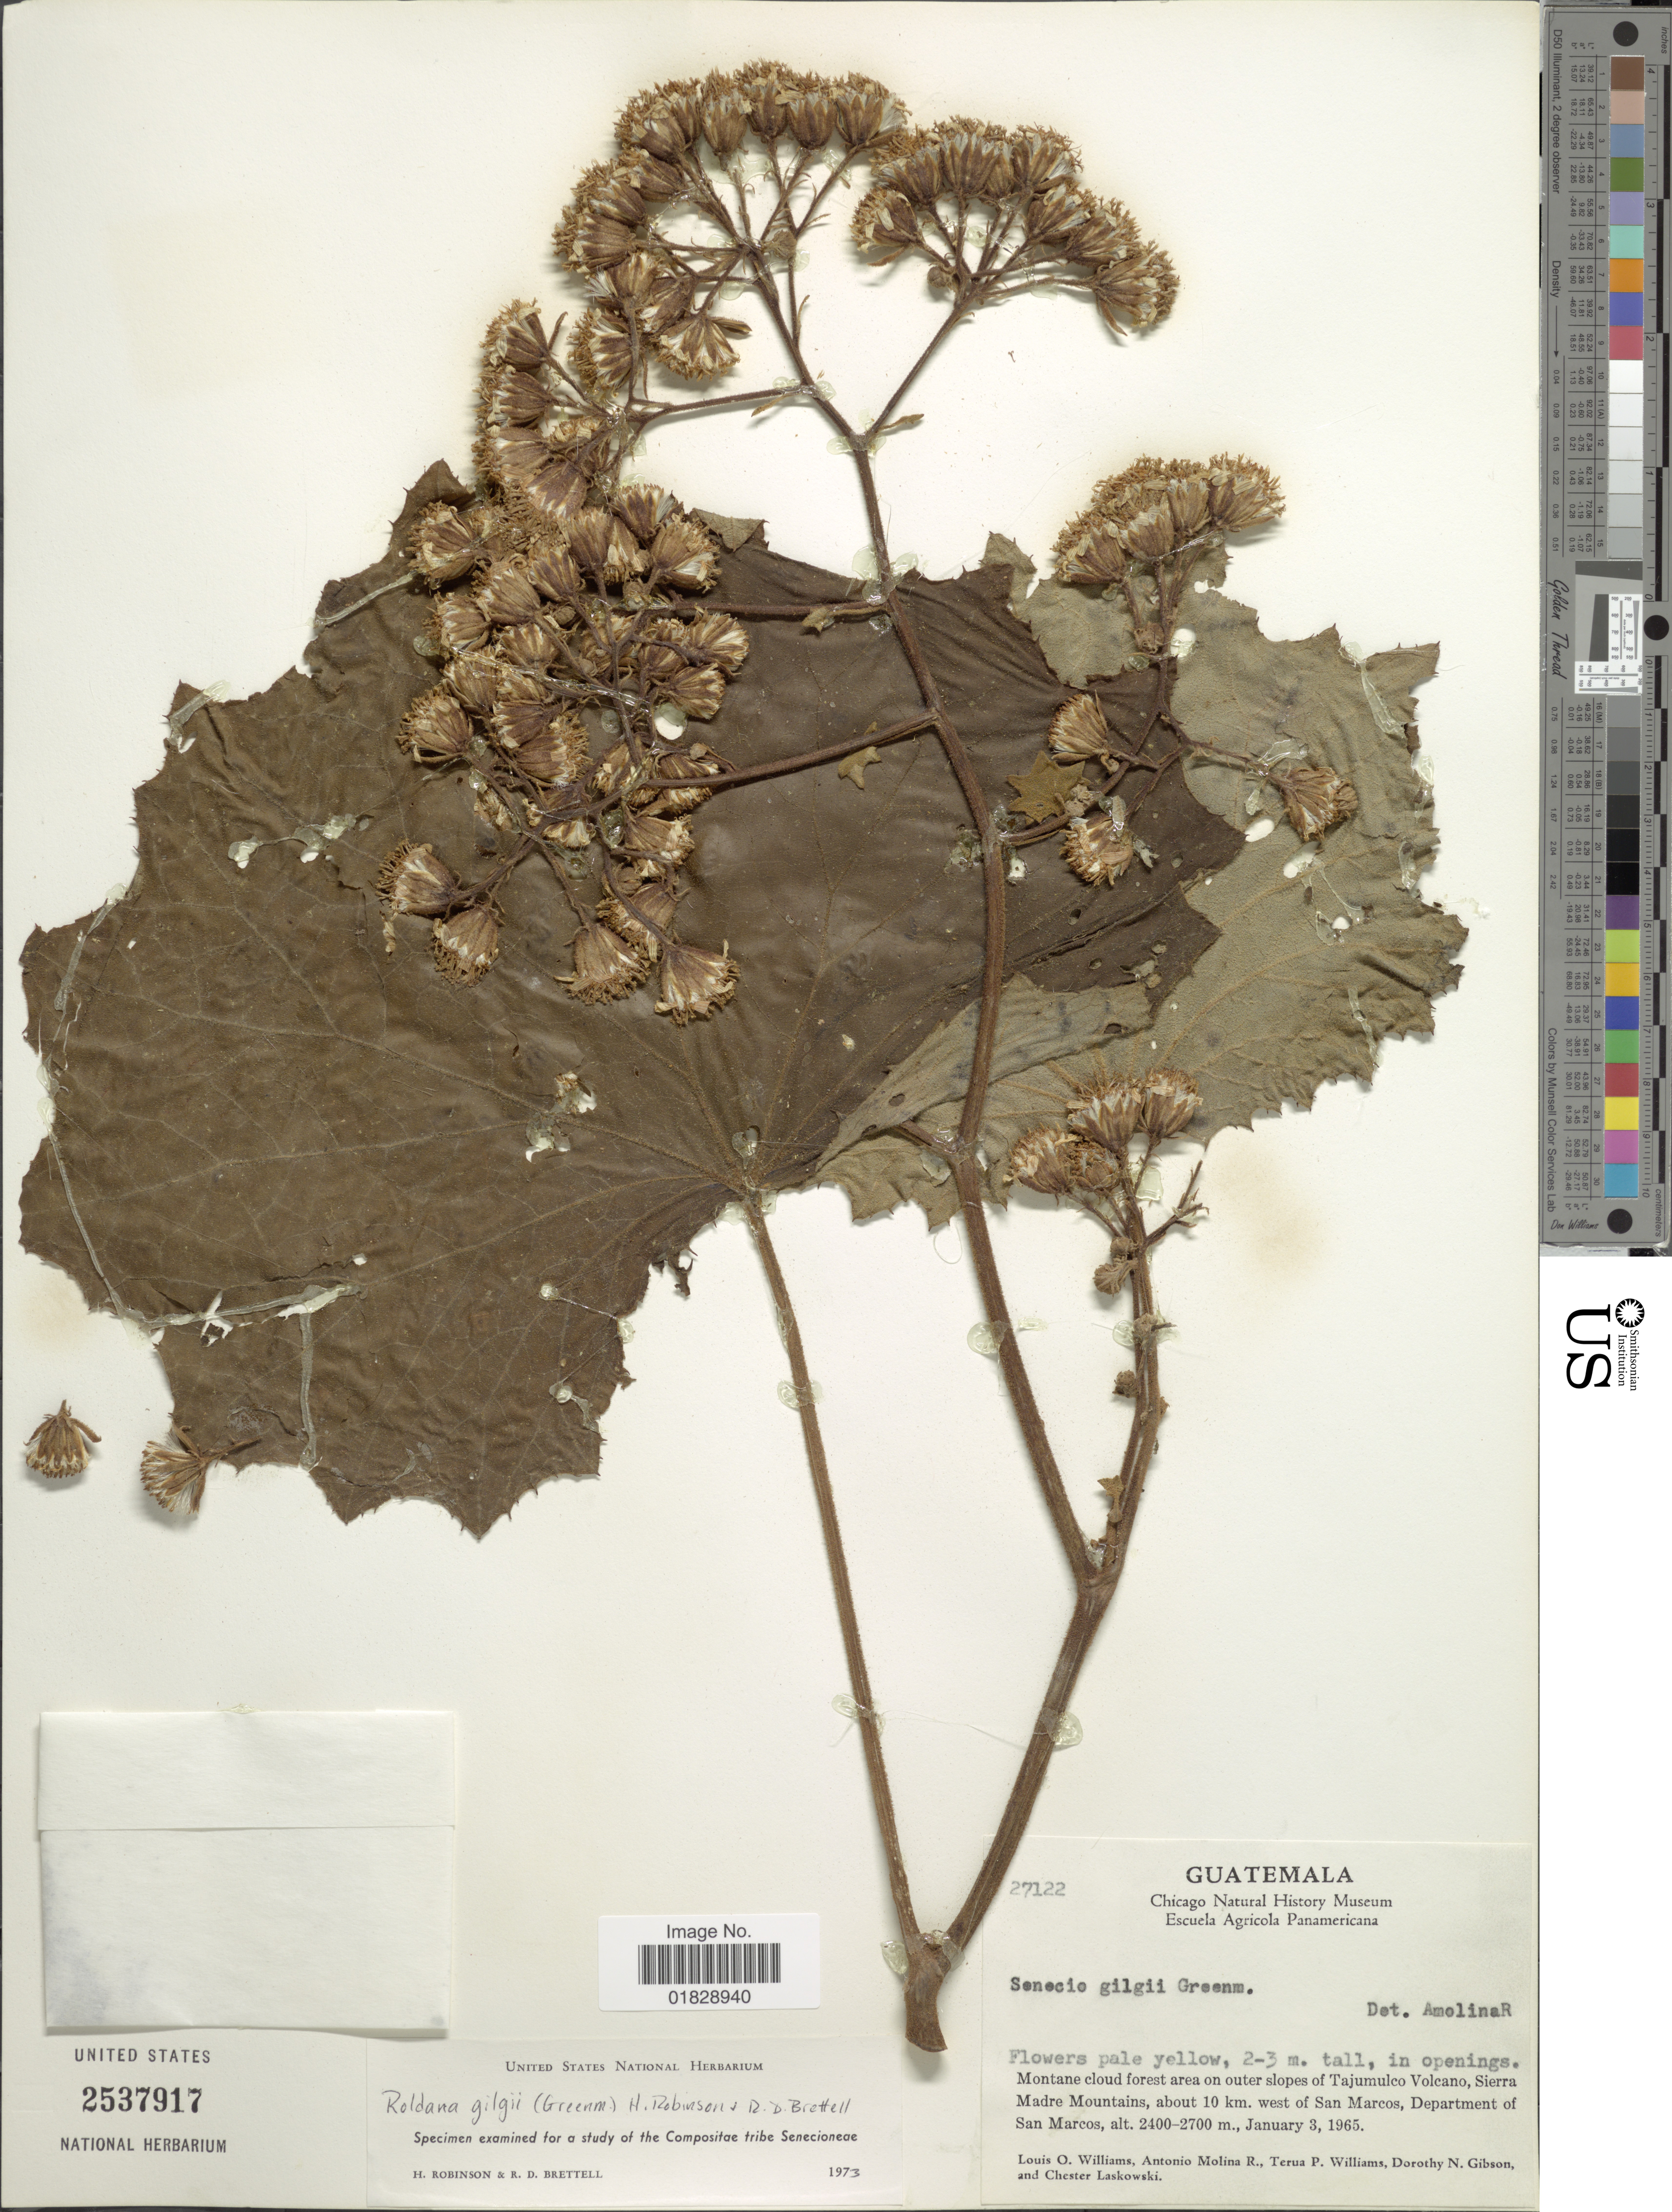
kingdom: Plantae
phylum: Tracheophyta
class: Magnoliopsida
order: Asterales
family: Asteraceae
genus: Roldana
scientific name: Roldana gilgii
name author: (Greenm.) H. Rob. & Brettell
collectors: L. O. Williams, A. Molina R., T. P. Williams, D. N. Gibson & C. Laskowski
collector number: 27122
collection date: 1965-01-03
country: Guatemala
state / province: San Marcos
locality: Montane cloud forest area on outer slopes of Tajumulco Volcano, Sierra Madre Mountains, about 10 km. west of San Marcos, Department of San Marcos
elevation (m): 2400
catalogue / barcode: US 2537917